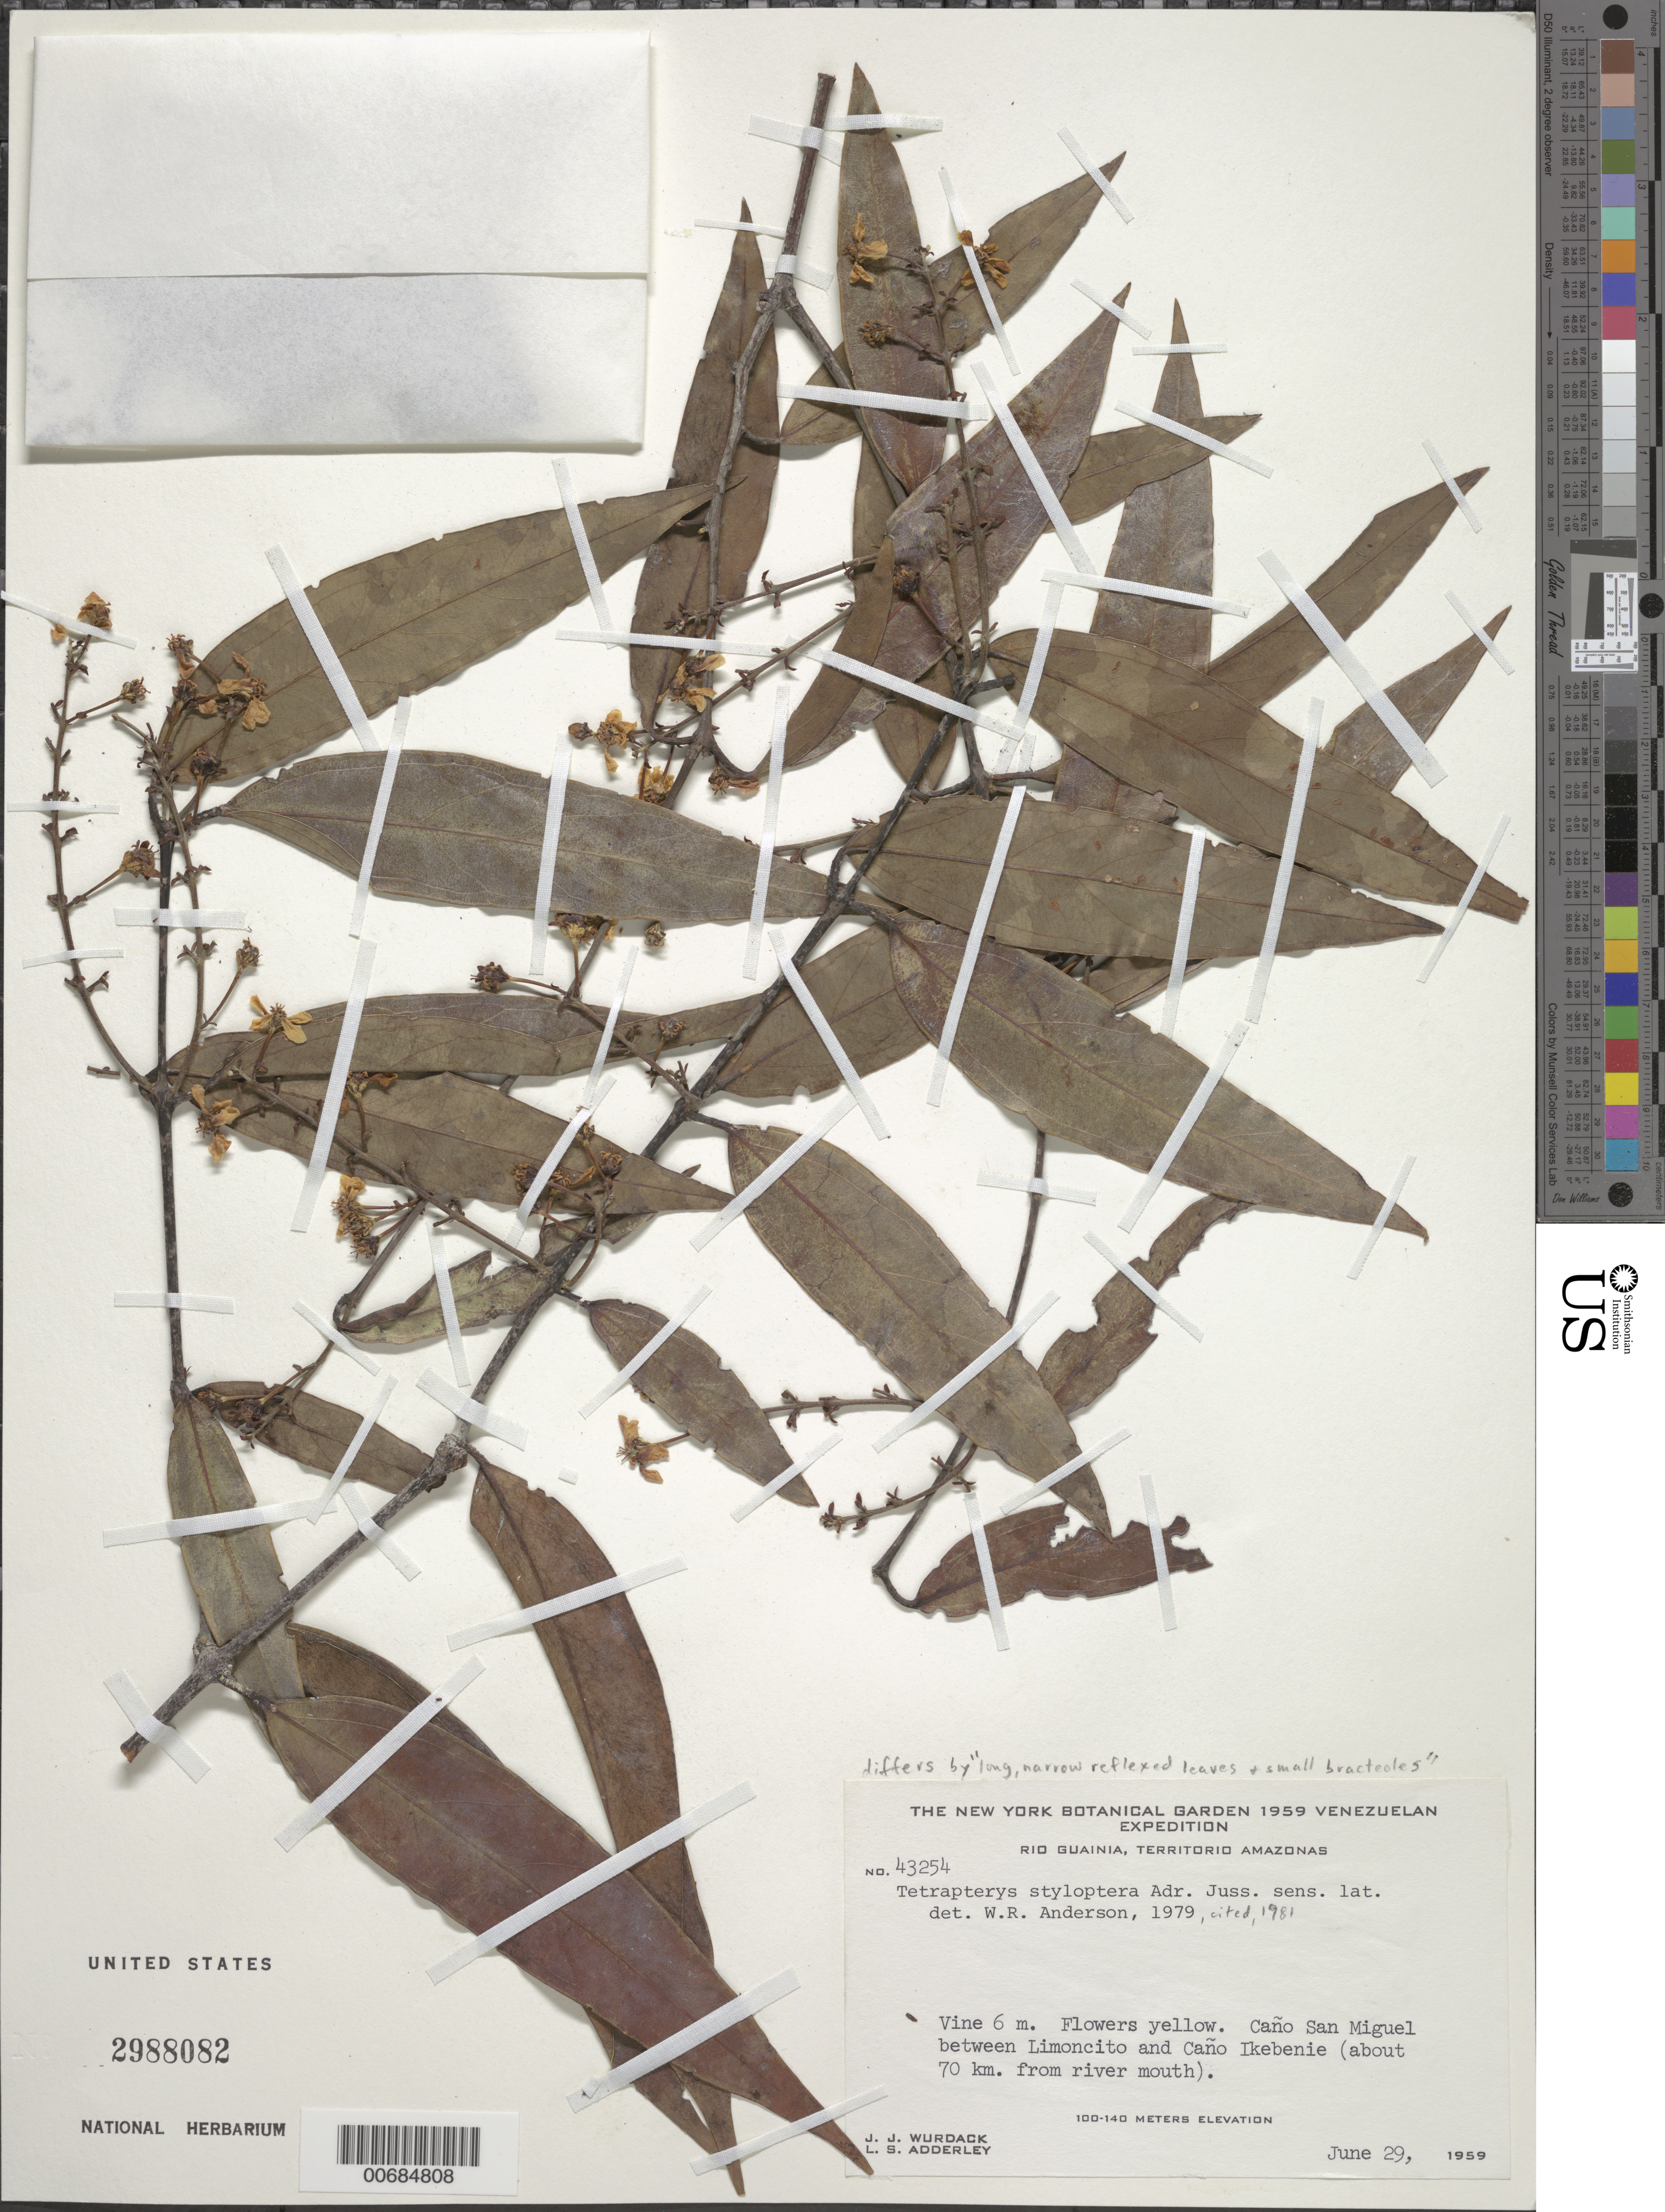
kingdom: Plantae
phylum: Tracheophyta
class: Magnoliopsida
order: Malpighiales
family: Malpighiaceae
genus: Glicophyllum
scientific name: Glicophyllum sp.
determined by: Strong, Mark T., (BOT), Smithsonian Institution - National Museum of Natural History (UNITED STATES)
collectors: J. J. Wurdack & L. S. Adderley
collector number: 43254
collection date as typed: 29-Jun-59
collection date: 1959-06-29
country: Venezuela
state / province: Amazonas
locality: Caño San Miguel, between Limoncito and Caño Ikebenie, Río Guainia (about 70 km from river mouth)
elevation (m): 100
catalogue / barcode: US 2988082